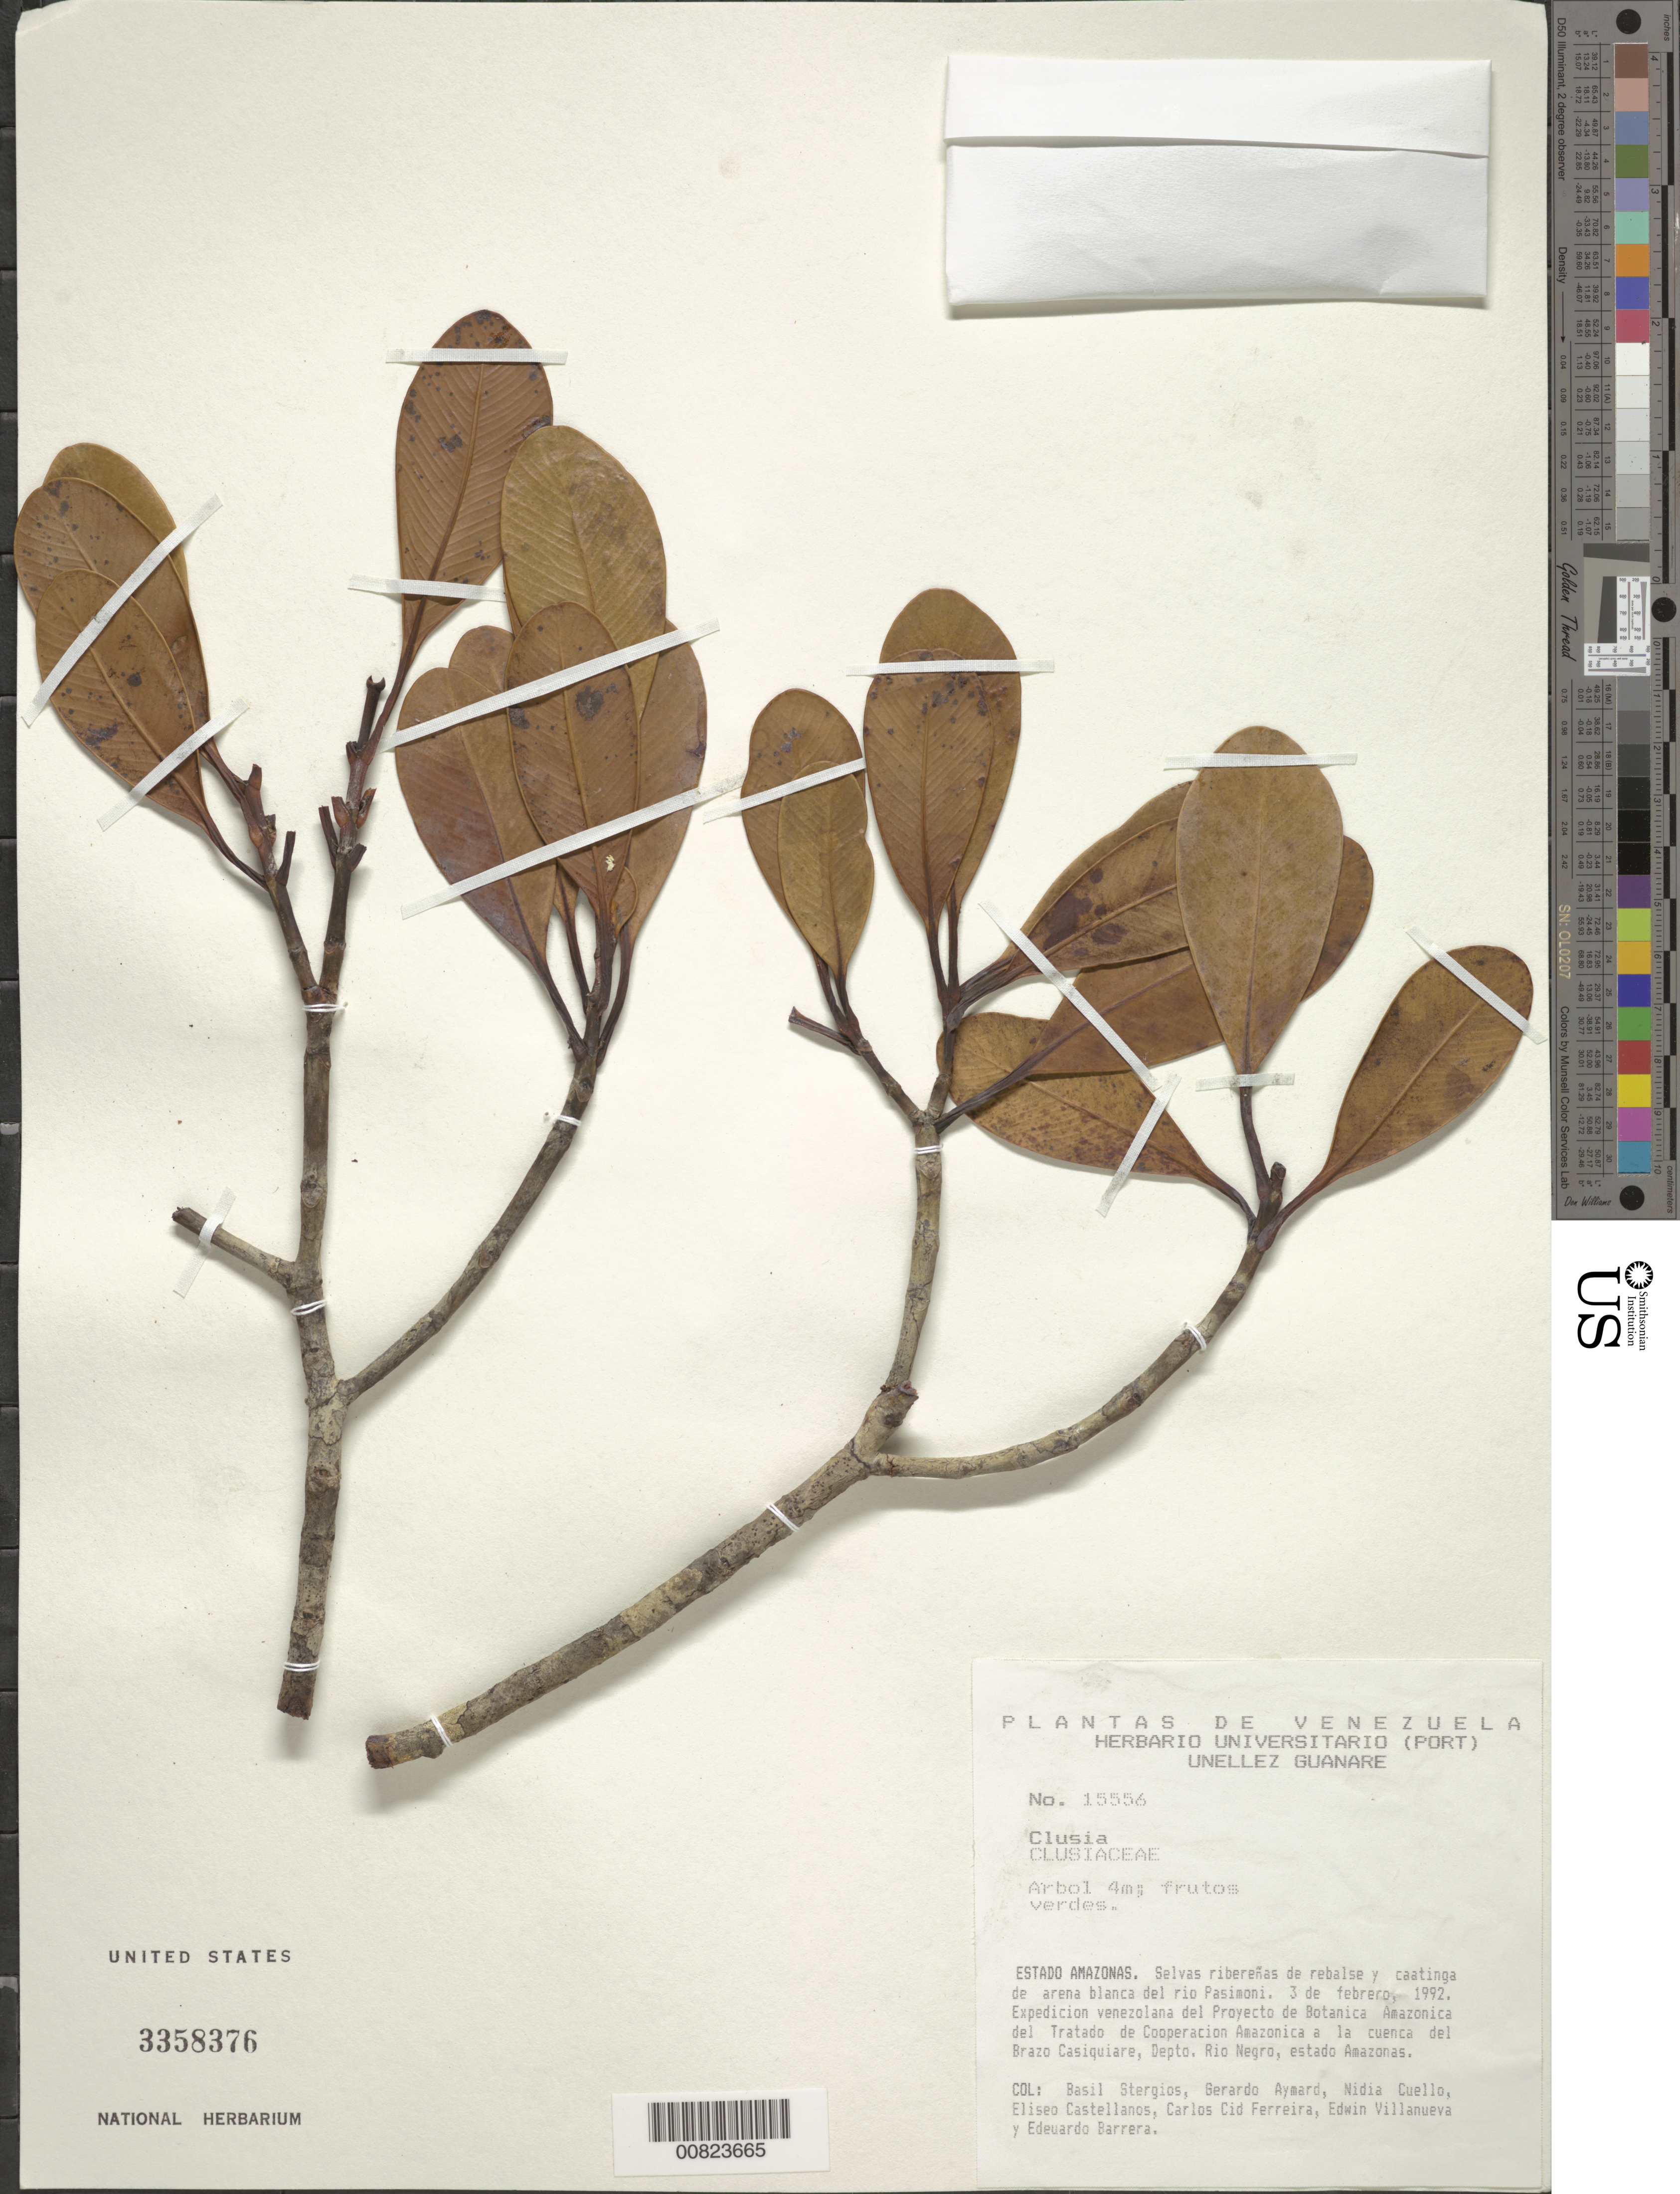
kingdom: Plantae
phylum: Tracheophyta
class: Magnoliopsida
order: Malpighiales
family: Clusiaceae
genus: Clusia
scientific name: Clusia sp.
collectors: B. G. Stergios, G. A. Aymard, N. L. Cuello, E. Castellanos, C. A. Cid Ferreira, E. Villanueva & E. Barrera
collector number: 15556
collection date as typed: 3-Feb-92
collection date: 1992-02-03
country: Venezuela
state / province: Amazonas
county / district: Río Negro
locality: Río Pasimoni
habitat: Selvas riberenas de rebalse y caatinga de arena blanca del río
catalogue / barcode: US 3358376